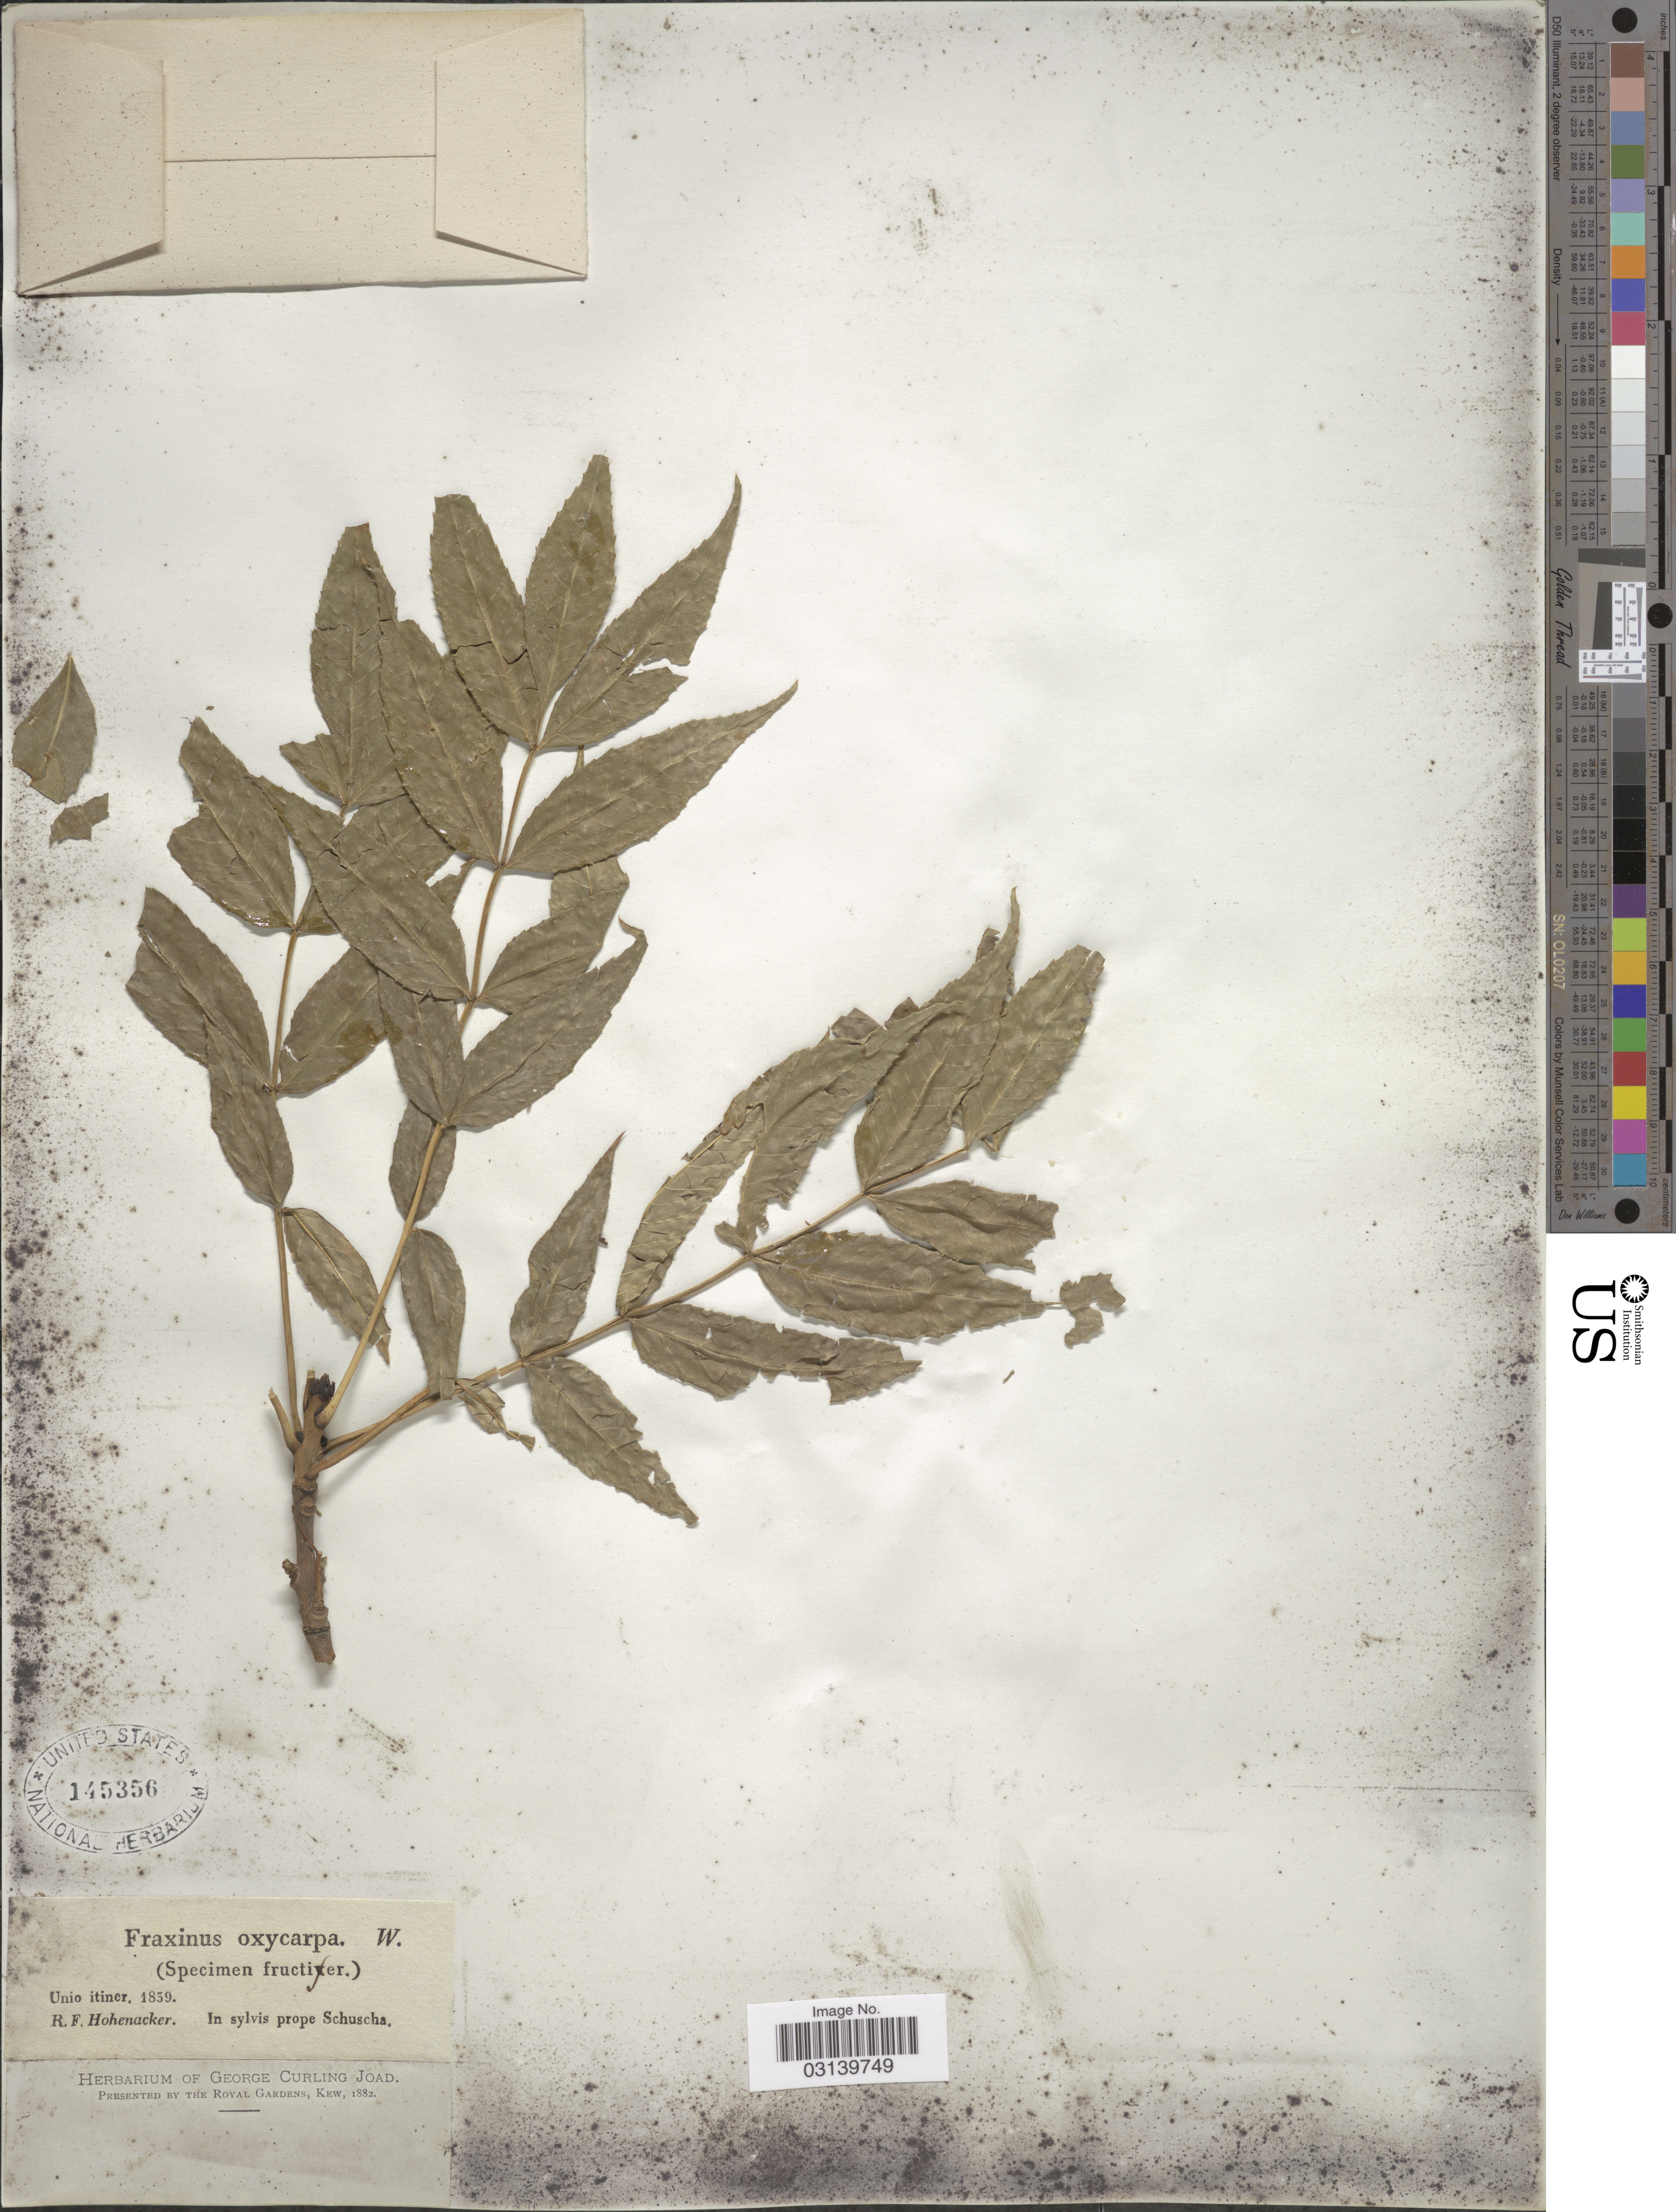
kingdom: Plantae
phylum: Tracheophyta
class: Magnoliopsida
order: Lamiales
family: Oleaceae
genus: Fraxinus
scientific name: Fraxinus oxycarpa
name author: Willd.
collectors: R. F. Hohenacker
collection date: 1839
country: Azerbaijan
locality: In sylvis prope Schuscha.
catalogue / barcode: US 145356